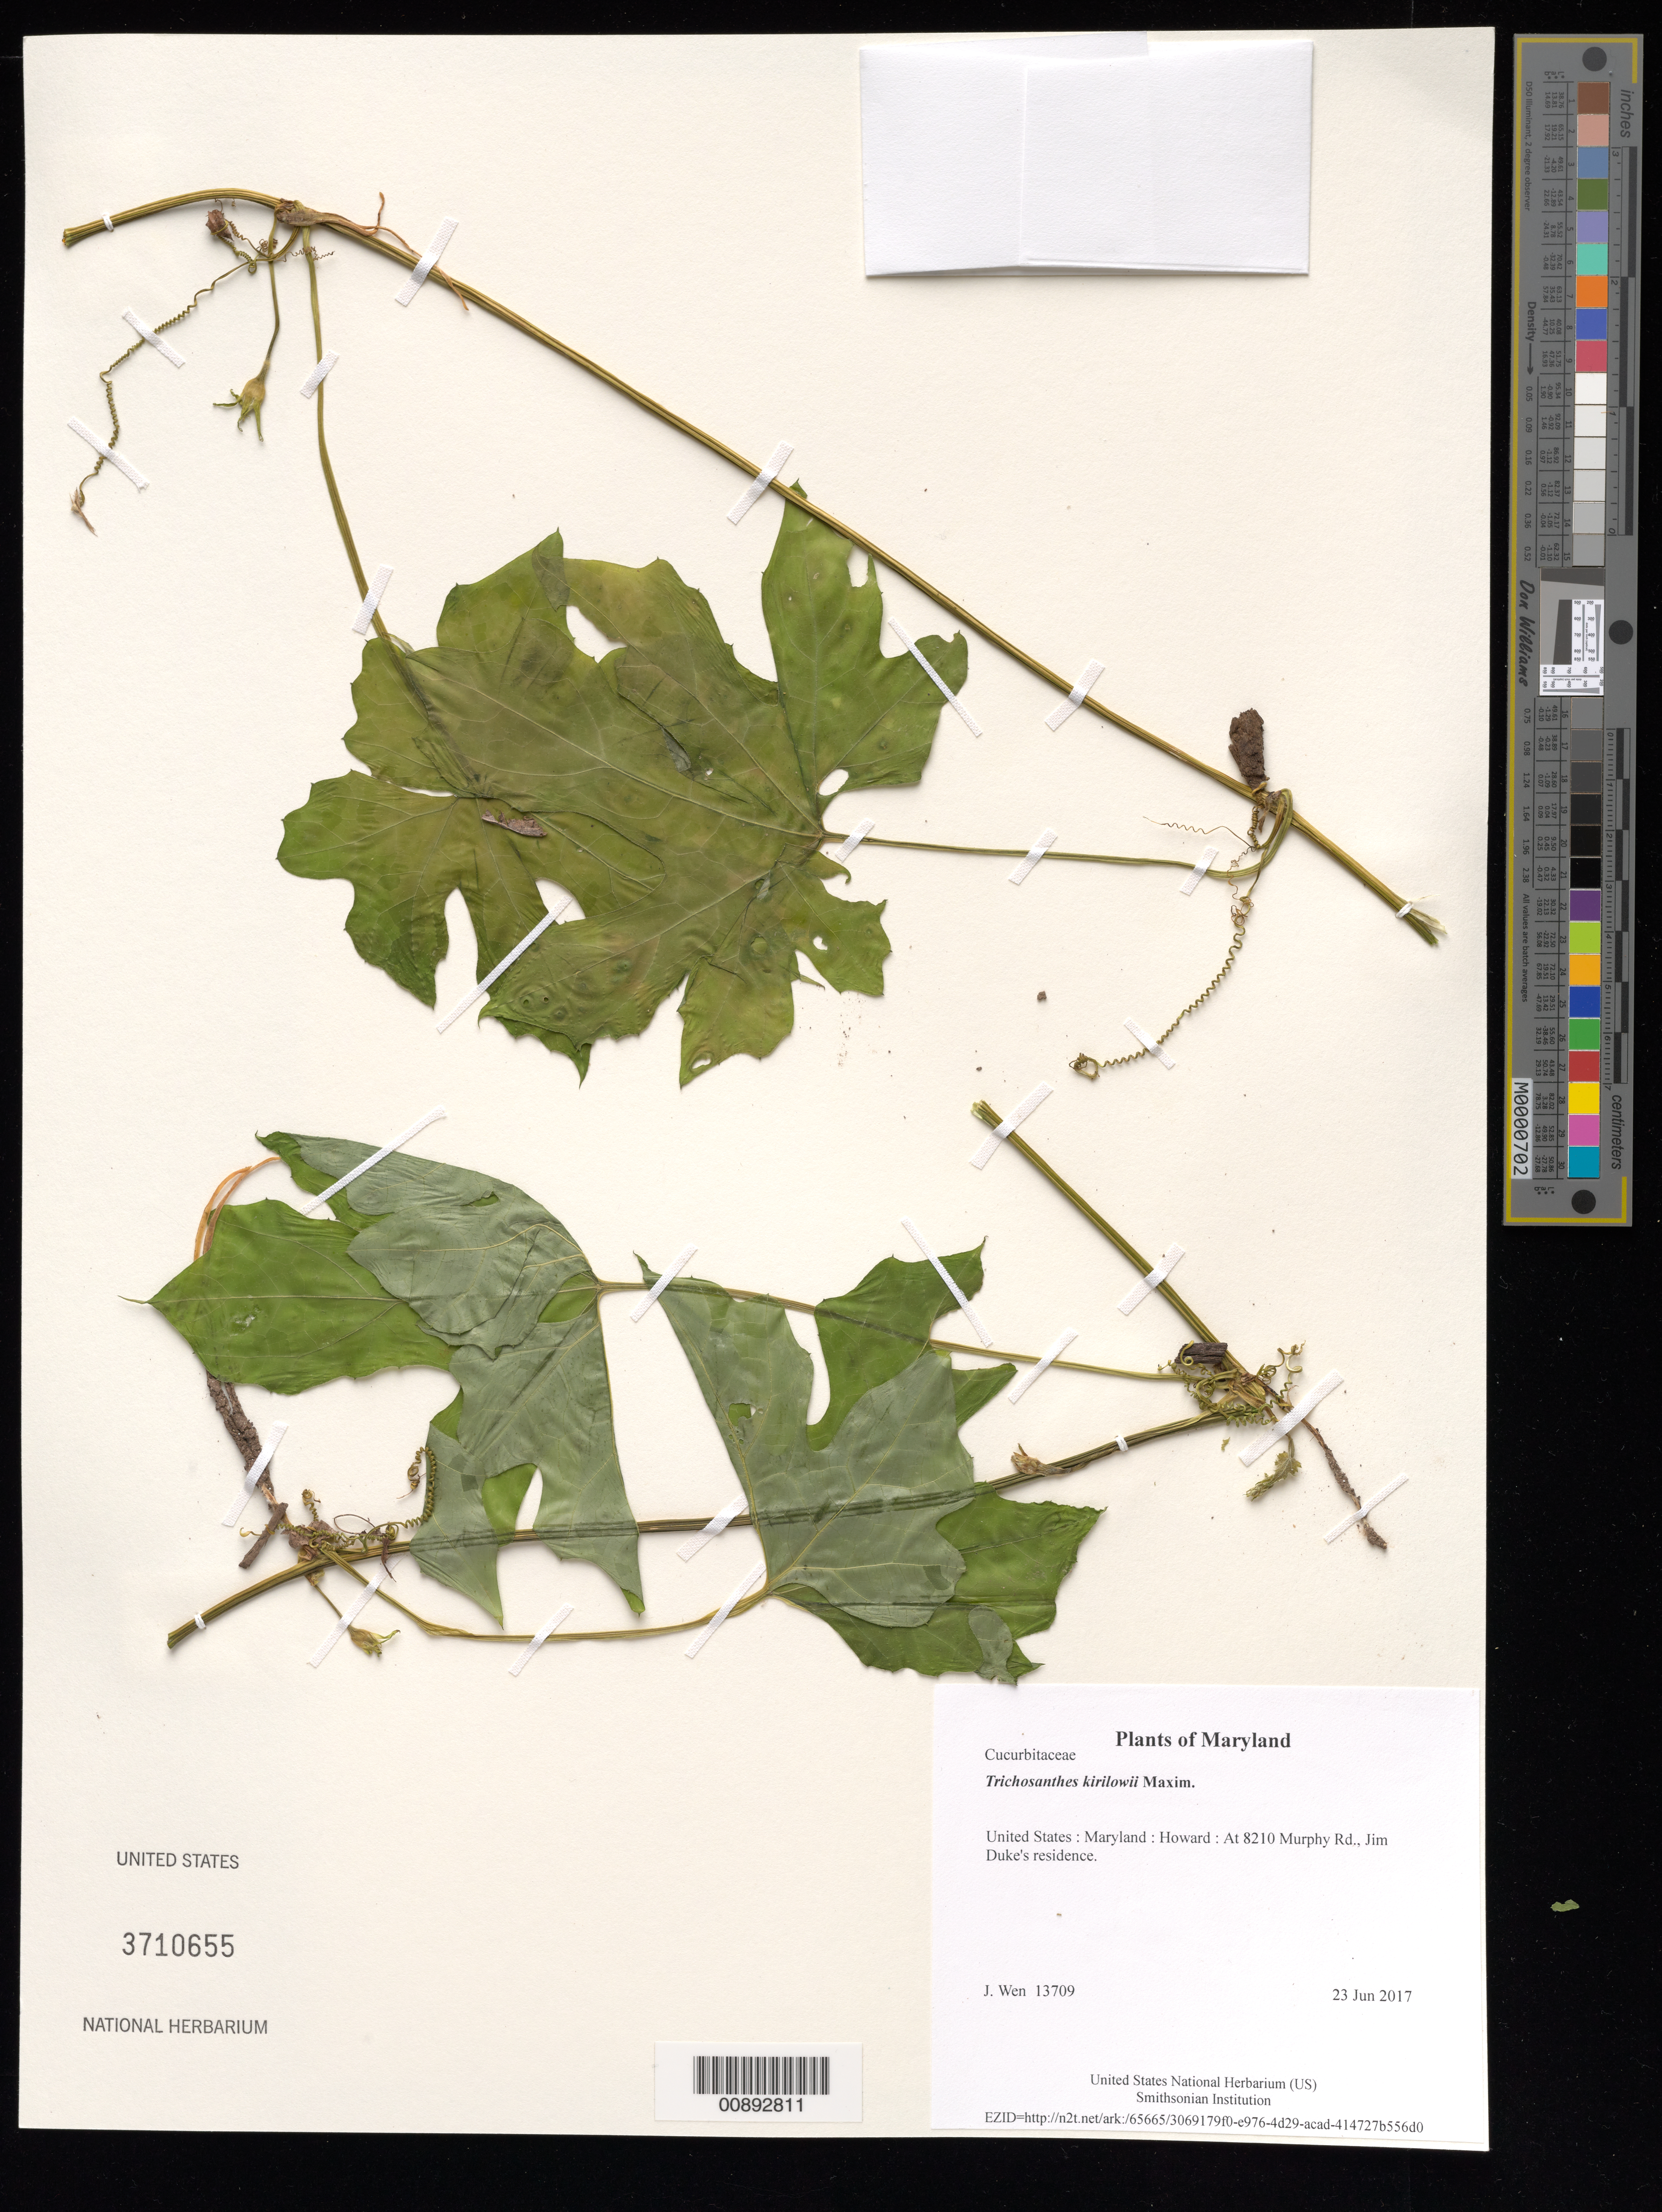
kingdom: Plantae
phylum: Tracheophyta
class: Magnoliopsida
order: Cucurbitales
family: Cucurbitaceae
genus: Trichosanthes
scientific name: Trichosanthes kirilowii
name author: Maxim.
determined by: Wen, Jun, (BOT), Smithsonian Institution - National Museum of Natural History (UNITED STATES)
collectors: J. Wen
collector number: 13709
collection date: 2017-06-23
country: United States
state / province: Maryland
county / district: Howard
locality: At 8210 Murphy Rd., Jim Duke's residence.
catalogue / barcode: US 3710655